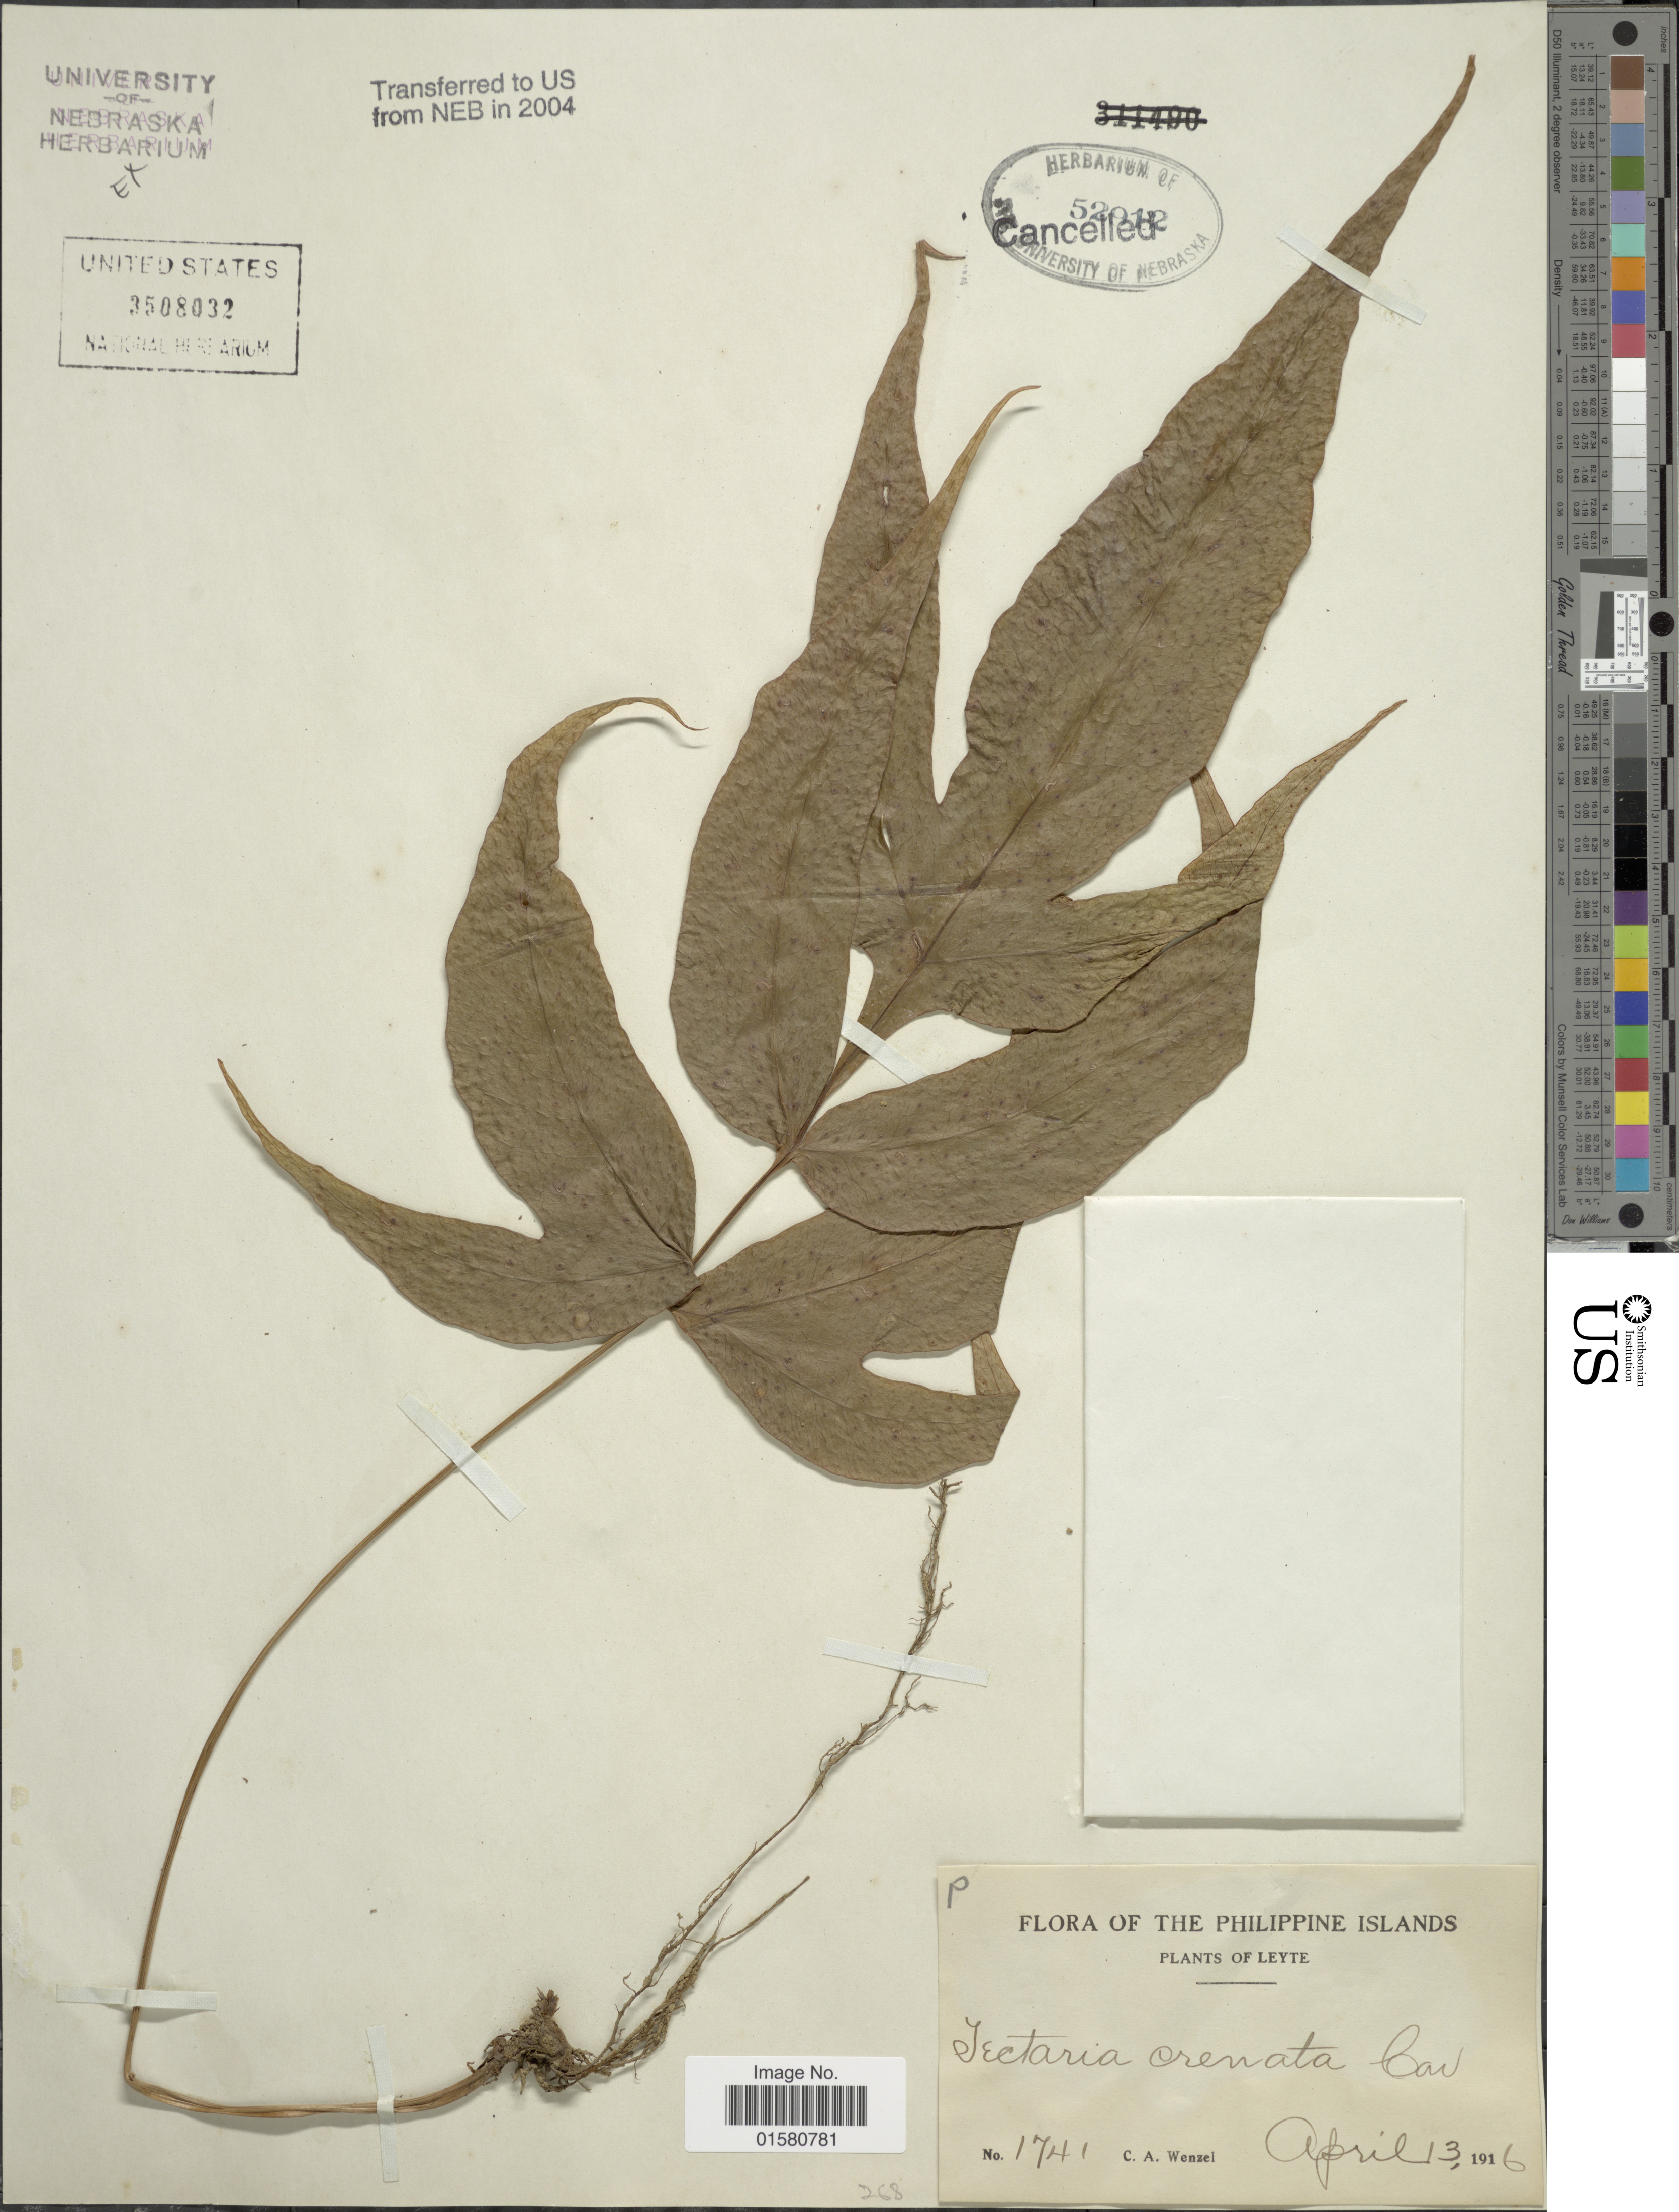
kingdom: Plantae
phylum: Tracheophyta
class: Polypodiopsida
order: Polypodiales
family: Tectariaceae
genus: Tectaria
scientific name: Tectaria crenata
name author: Cav.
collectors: C. Wenzel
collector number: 1741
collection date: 1916-04-13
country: Philippines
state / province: Eastern Visayas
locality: Leyte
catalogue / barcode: US 52912